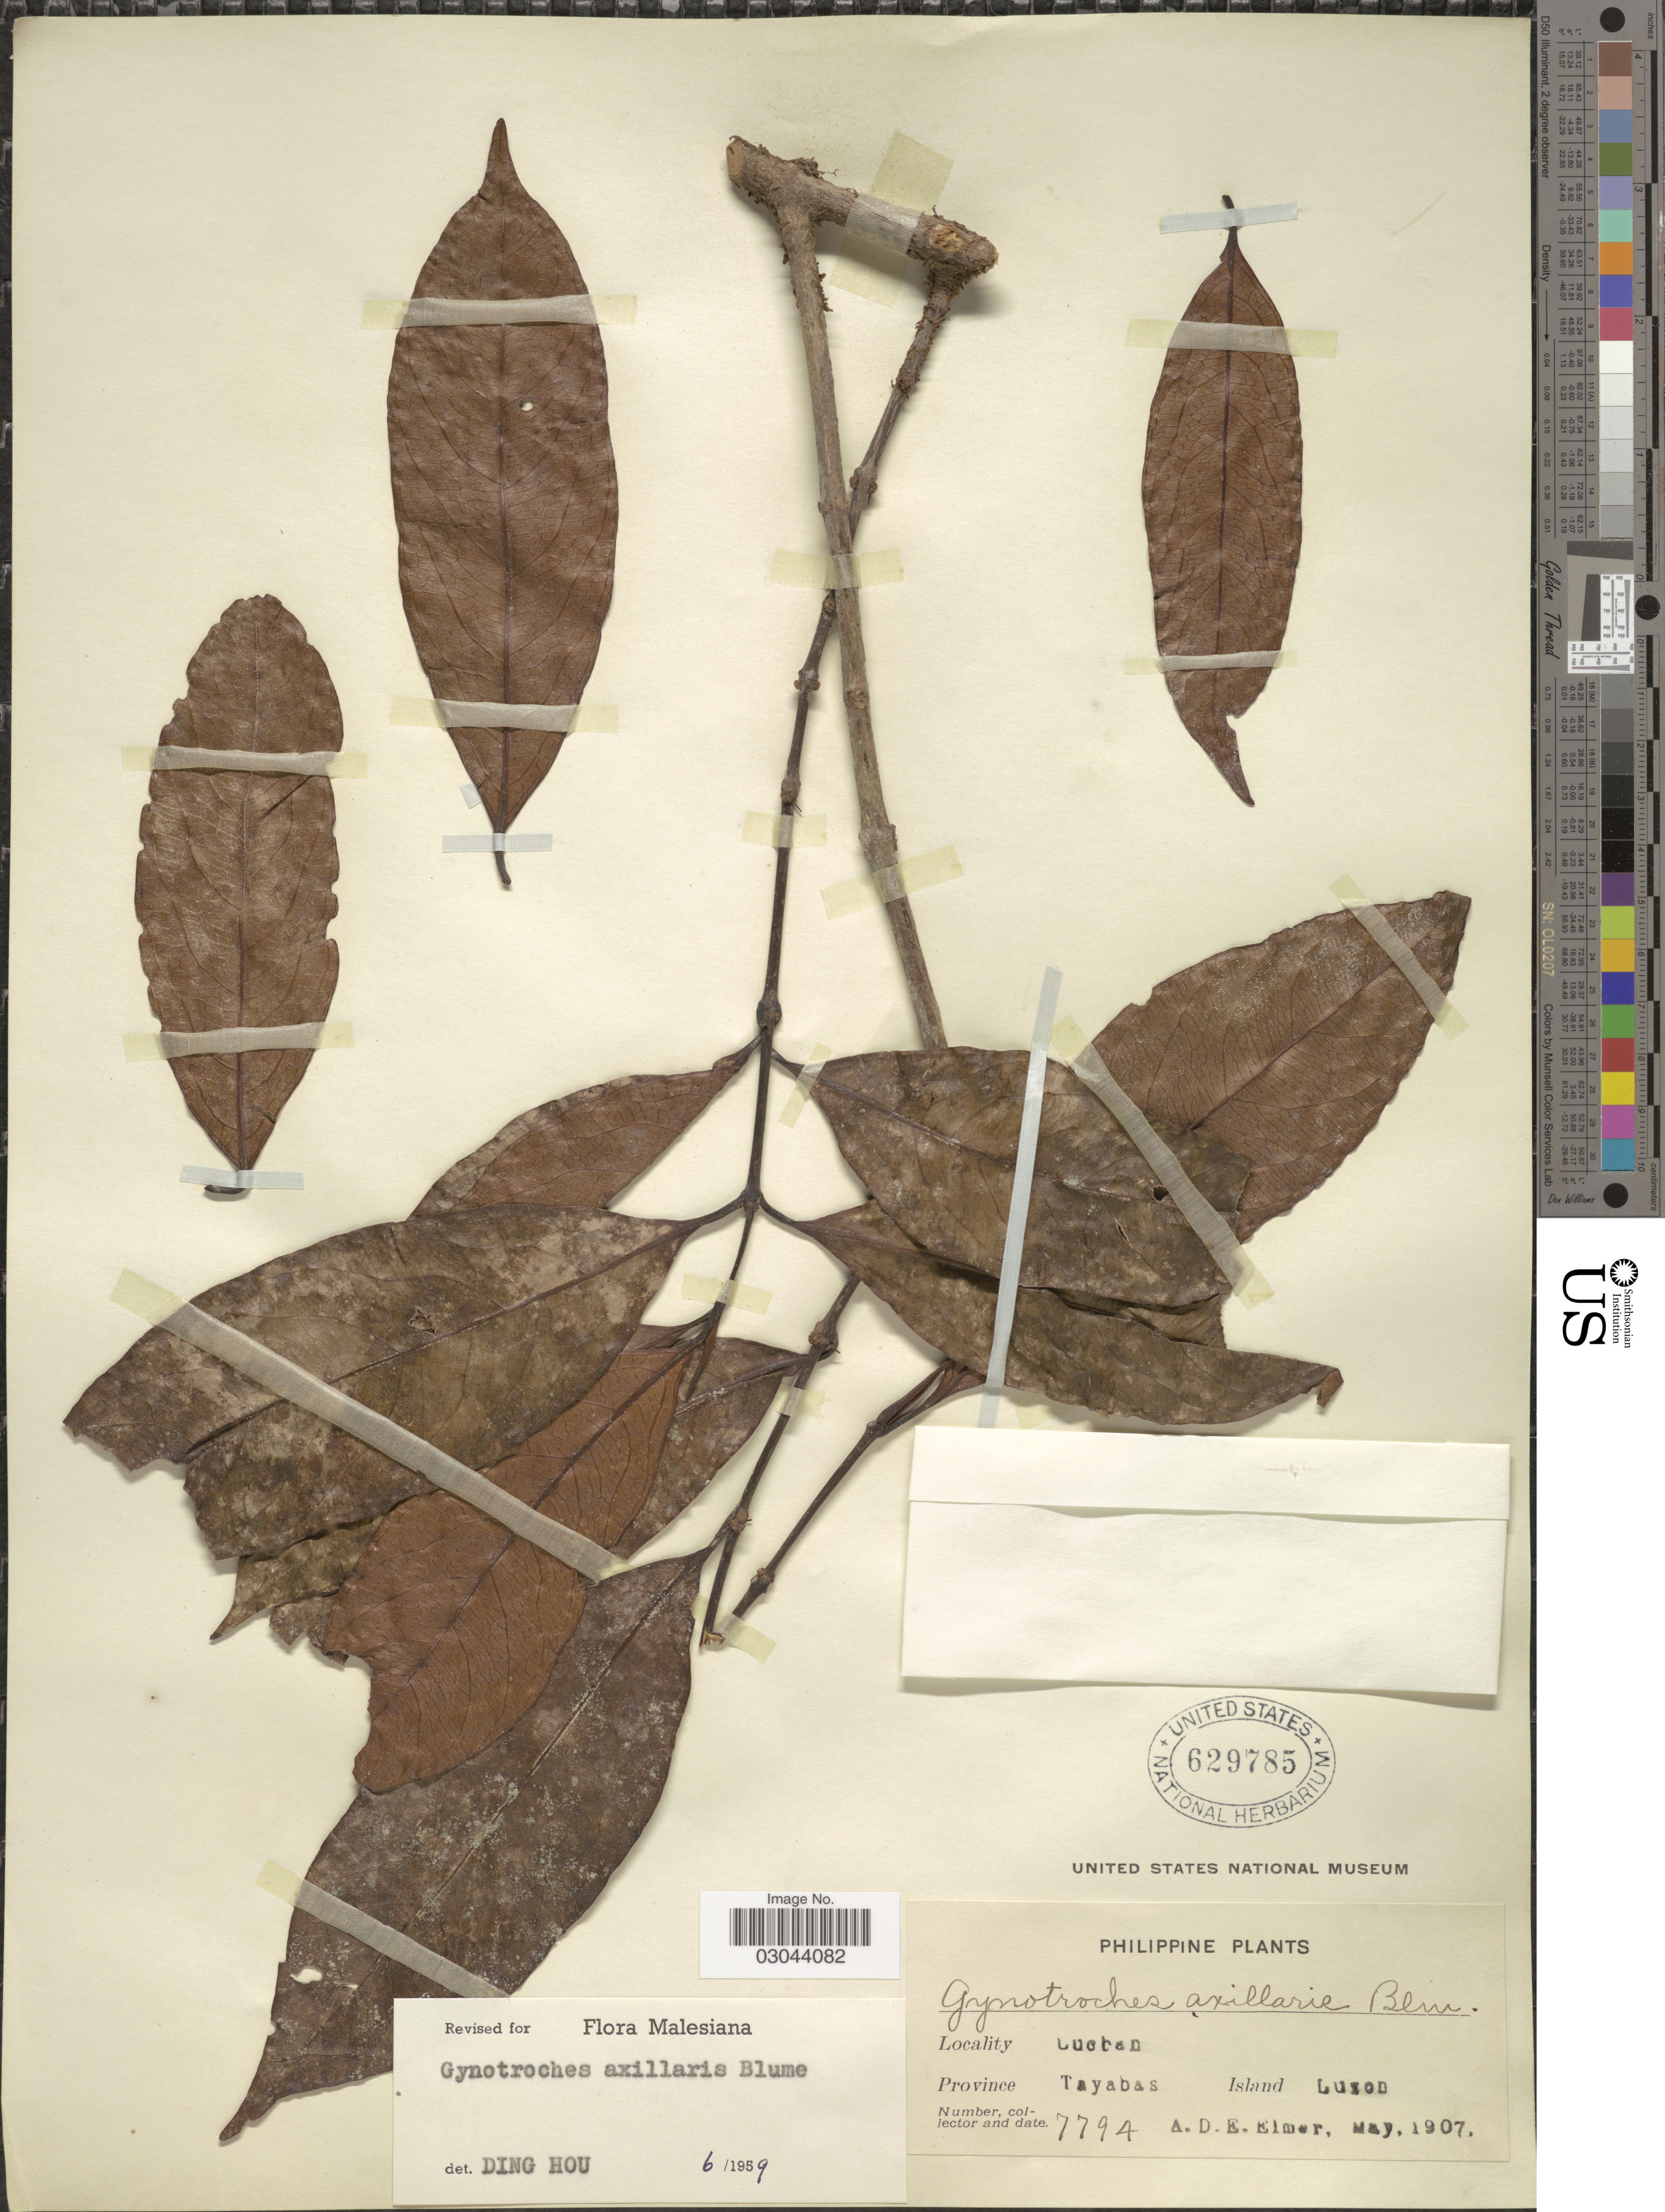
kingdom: Plantae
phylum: Tracheophyta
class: Magnoliopsida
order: Malpighiales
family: Rhizophoraceae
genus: Gynotroches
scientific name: Gynotroches axillaris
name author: Blume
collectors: A. D. E. Elmer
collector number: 7794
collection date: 1907-05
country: Philippines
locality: Lucban. Province Tayabas. Island Luzon.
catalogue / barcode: US 629785